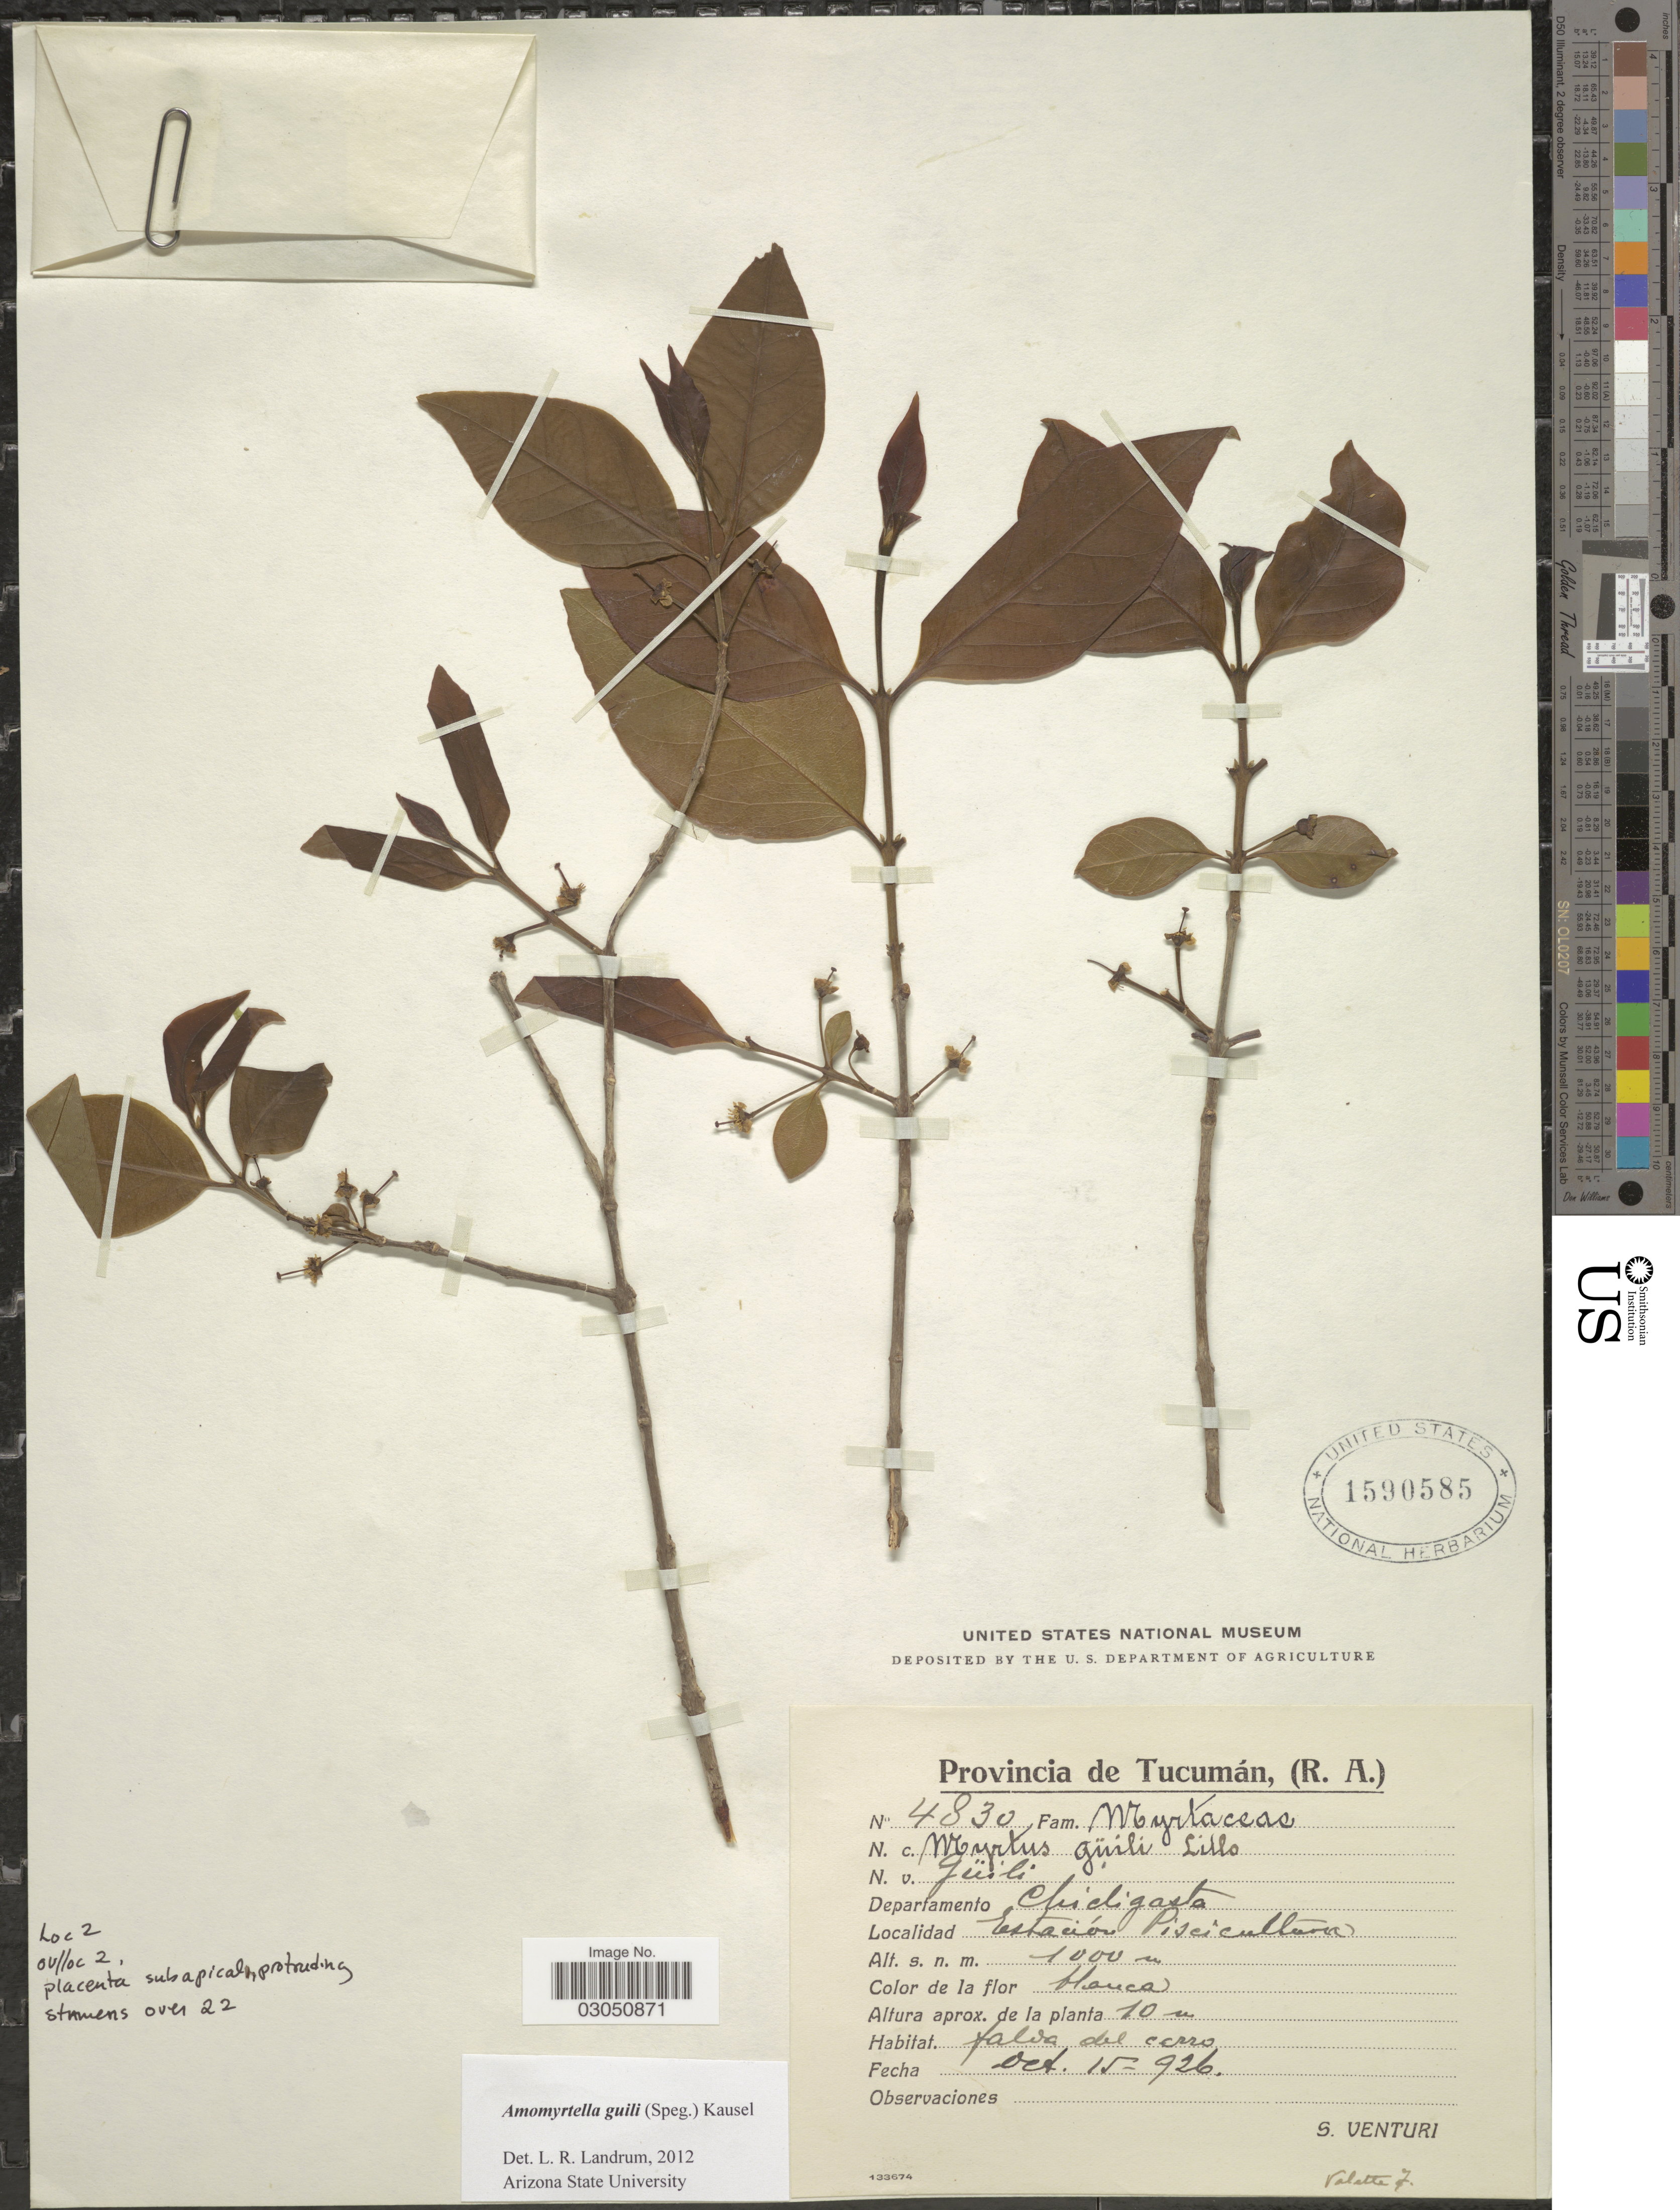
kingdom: Plantae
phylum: Tracheophyta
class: Magnoliopsida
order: Myrtales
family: Myrtaceae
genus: Amomyrtella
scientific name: Amomyrtella guilii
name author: (Speg.) Kausel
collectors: S. Venturi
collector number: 4830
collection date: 1926-10-15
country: Argentina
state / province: Tucuman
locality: (R. A.), Departamento Chidigasta. Estación Piscicultura.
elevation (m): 1000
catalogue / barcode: US 1590585